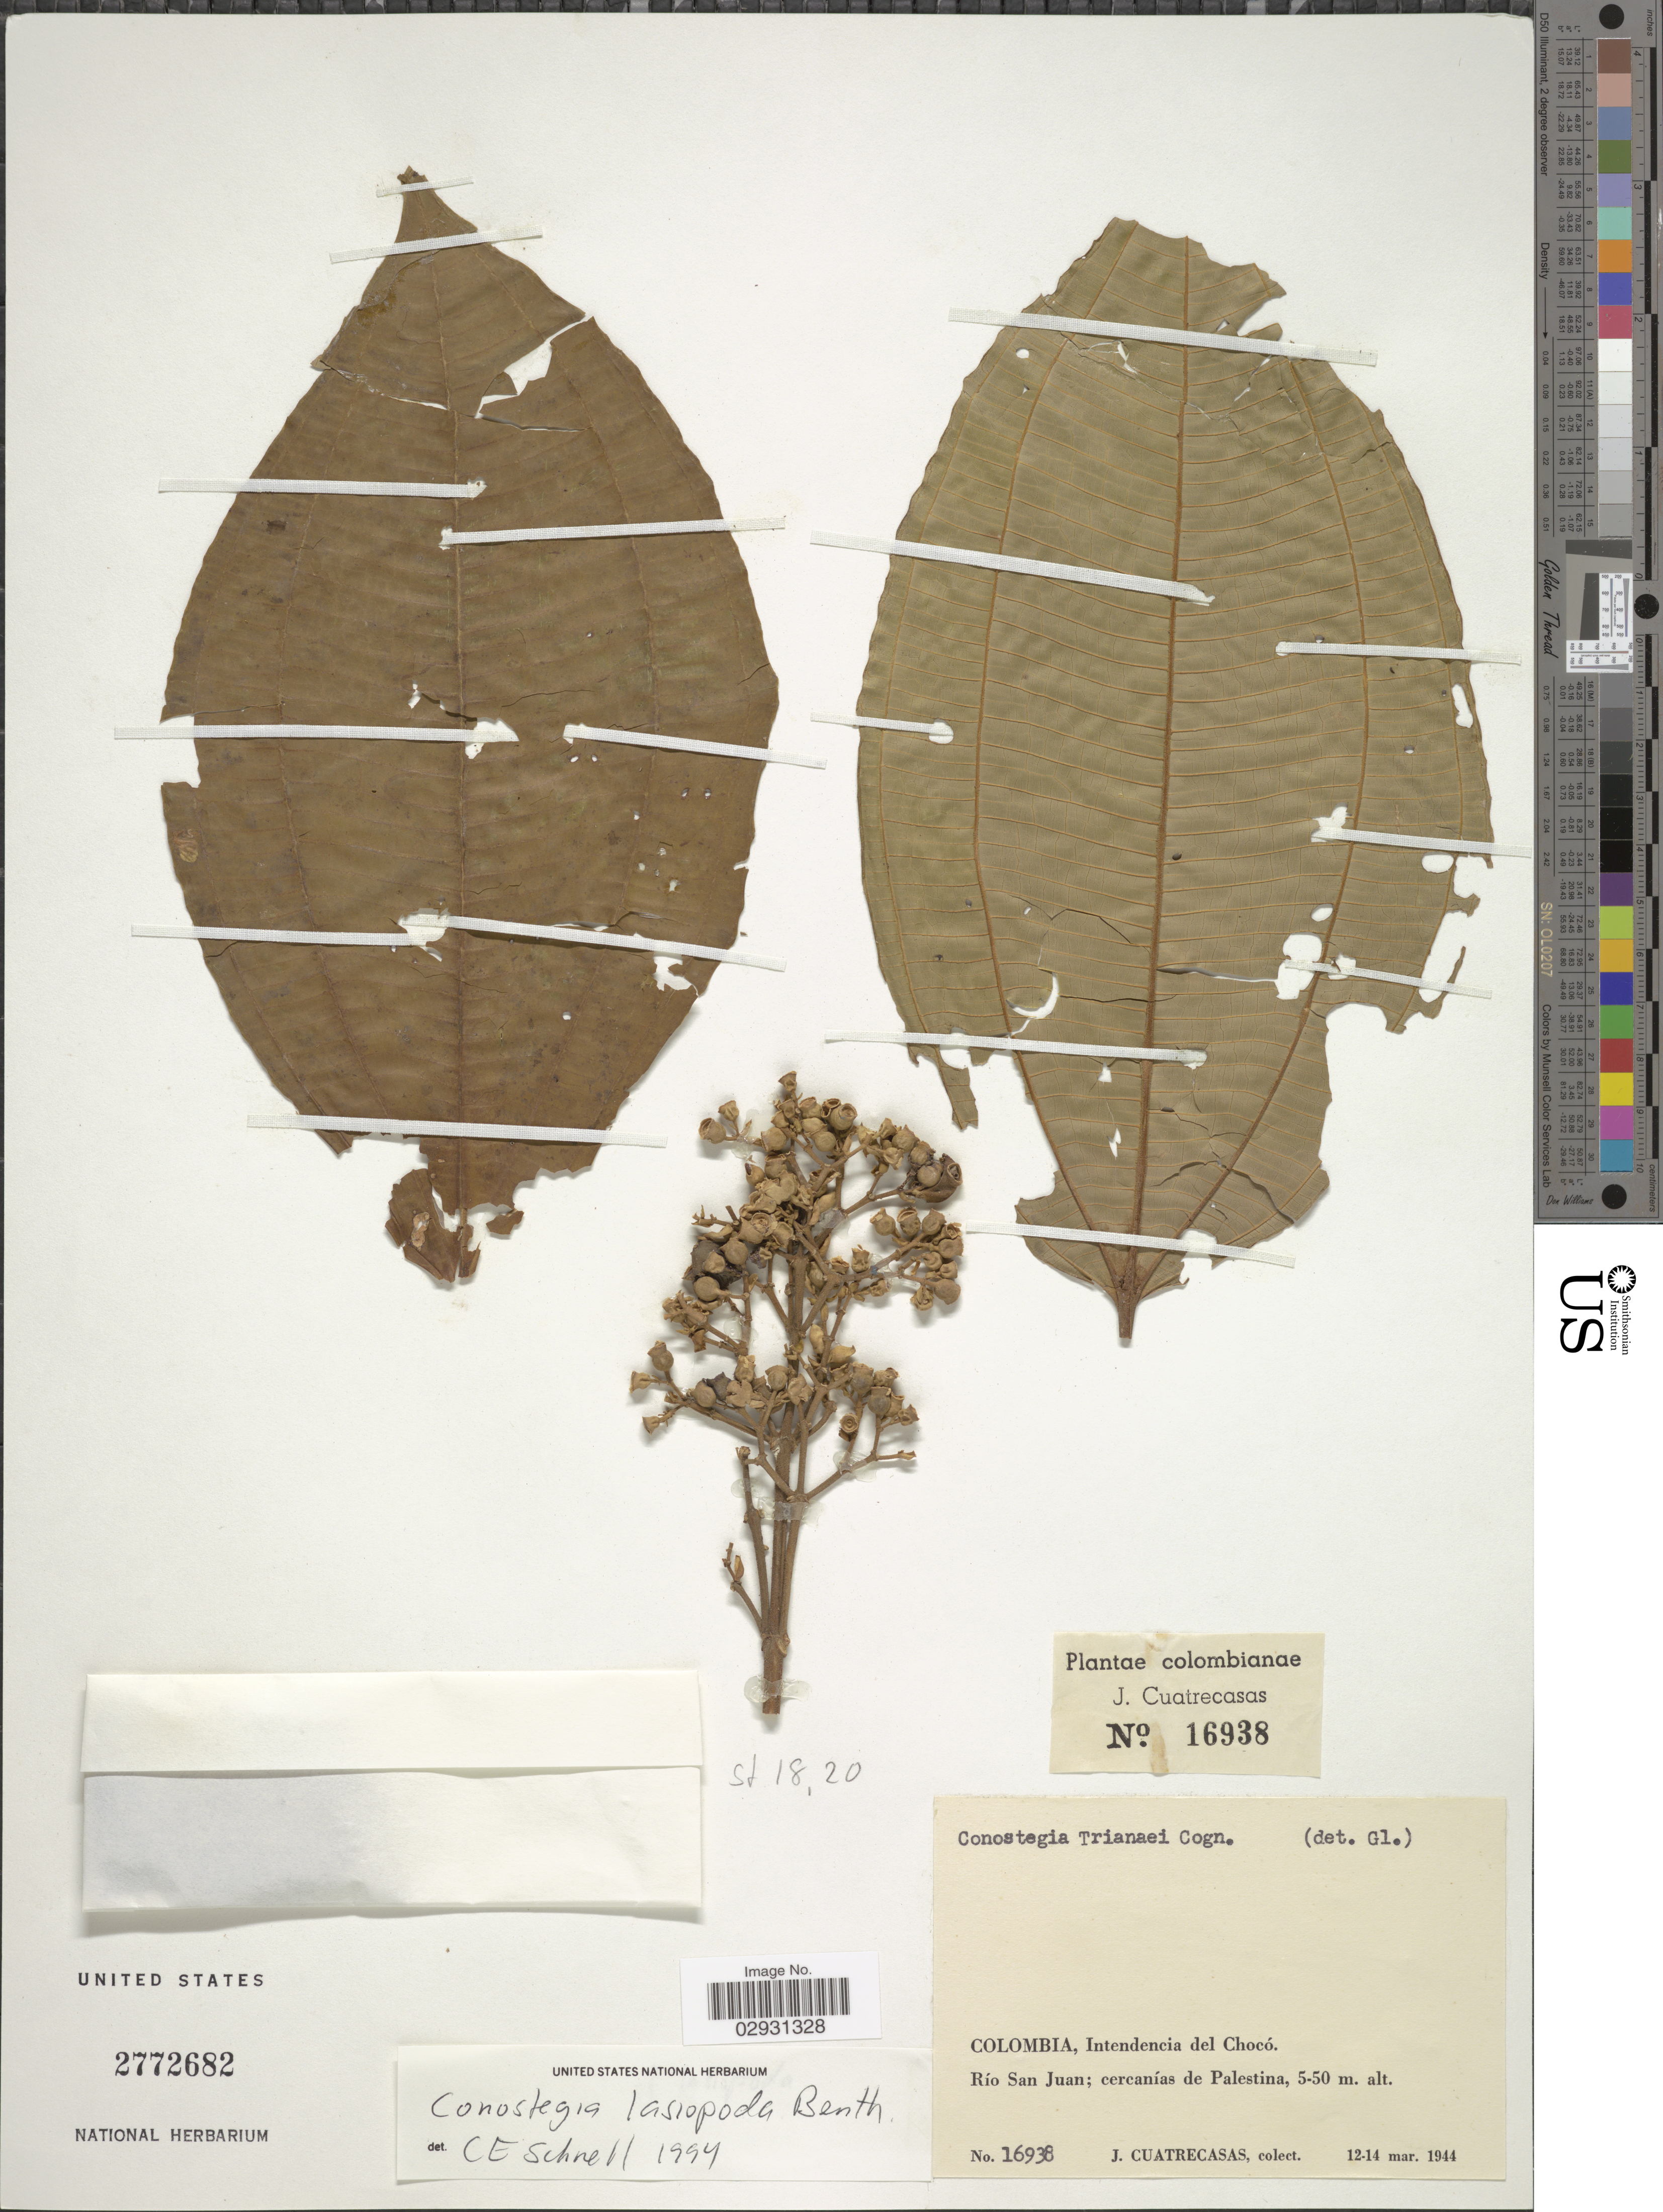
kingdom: Plantae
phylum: Tracheophyta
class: Magnoliopsida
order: Myrtales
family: Melastomataceae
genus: Conostegia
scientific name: Conostegia lasiopoda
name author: Benth.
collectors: J. Cuatrecasas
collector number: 16938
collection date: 1944-03-12/1944-03-14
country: Colombia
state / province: Chocó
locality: Intendencia del Chocó. Río San Juan; cercanías de Palestina.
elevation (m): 5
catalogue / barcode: US 2772682